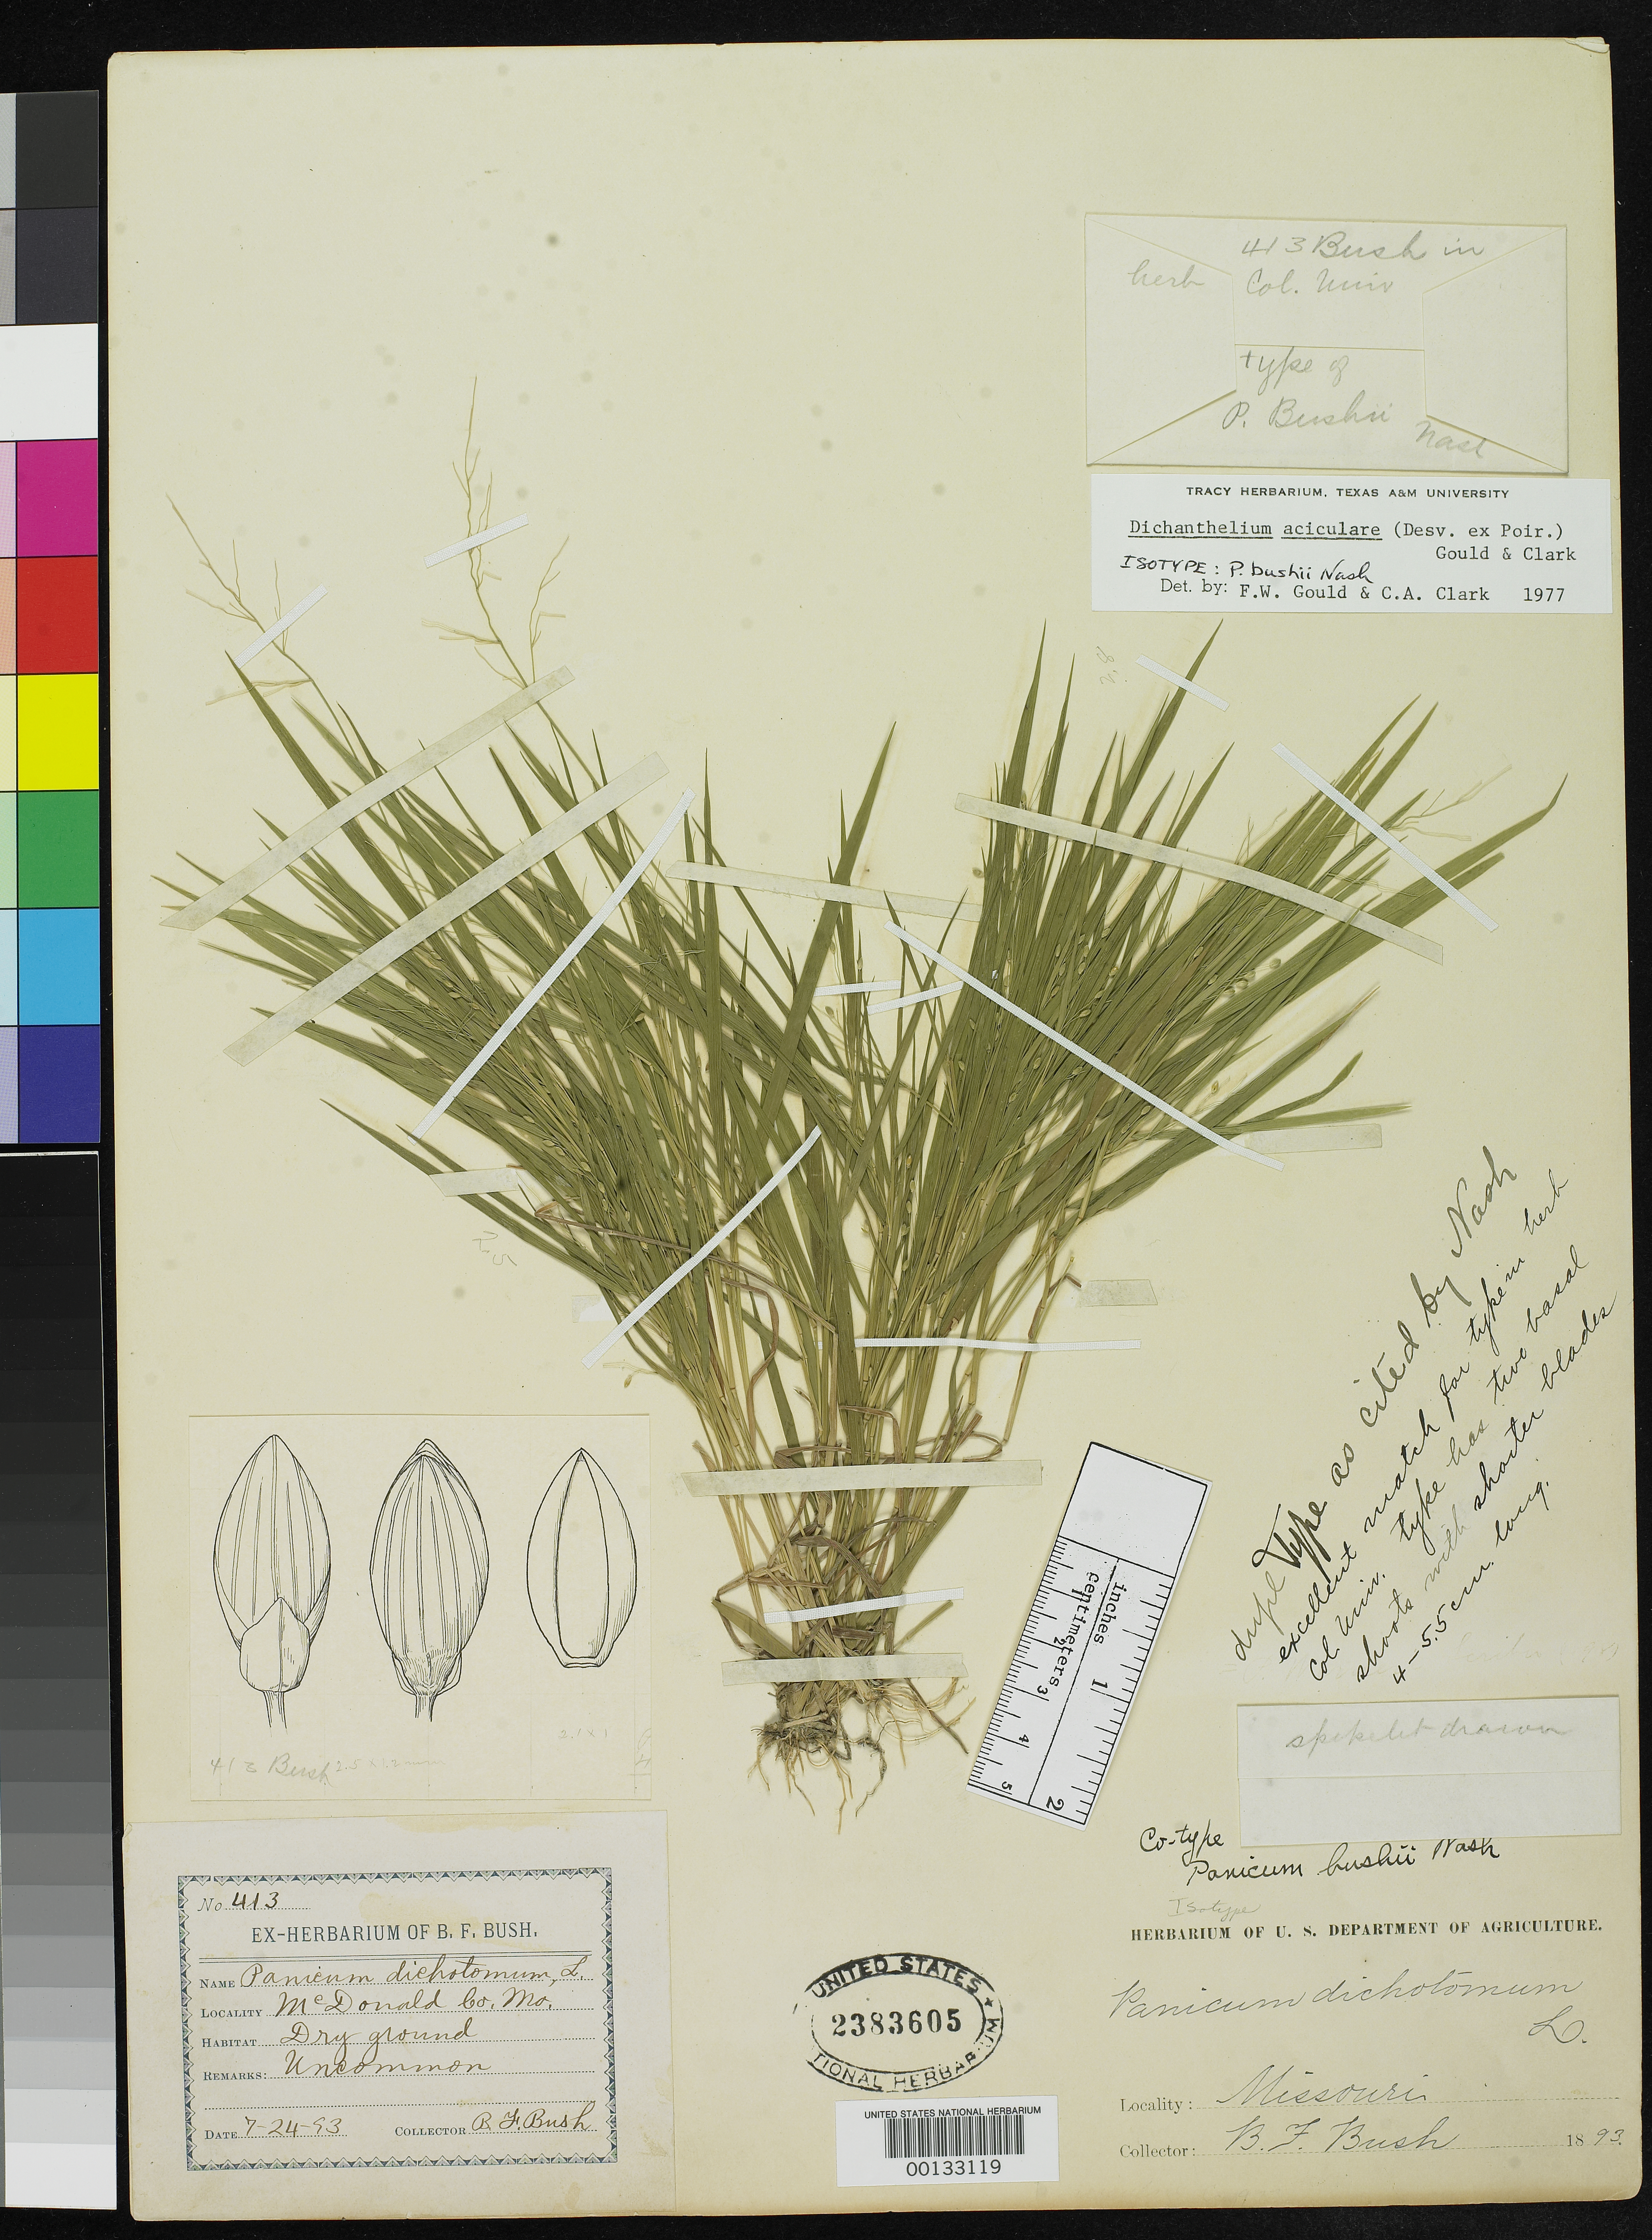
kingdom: Plantae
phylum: Tracheophyta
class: Liliopsida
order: Poales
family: Poaceae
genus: Panicum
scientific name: Panicum bushii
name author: Nash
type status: Isotype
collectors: B. F. Bush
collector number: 413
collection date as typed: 24 Jul 1893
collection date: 1893-07-24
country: United States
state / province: Missouri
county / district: McDonald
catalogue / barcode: US 2383605